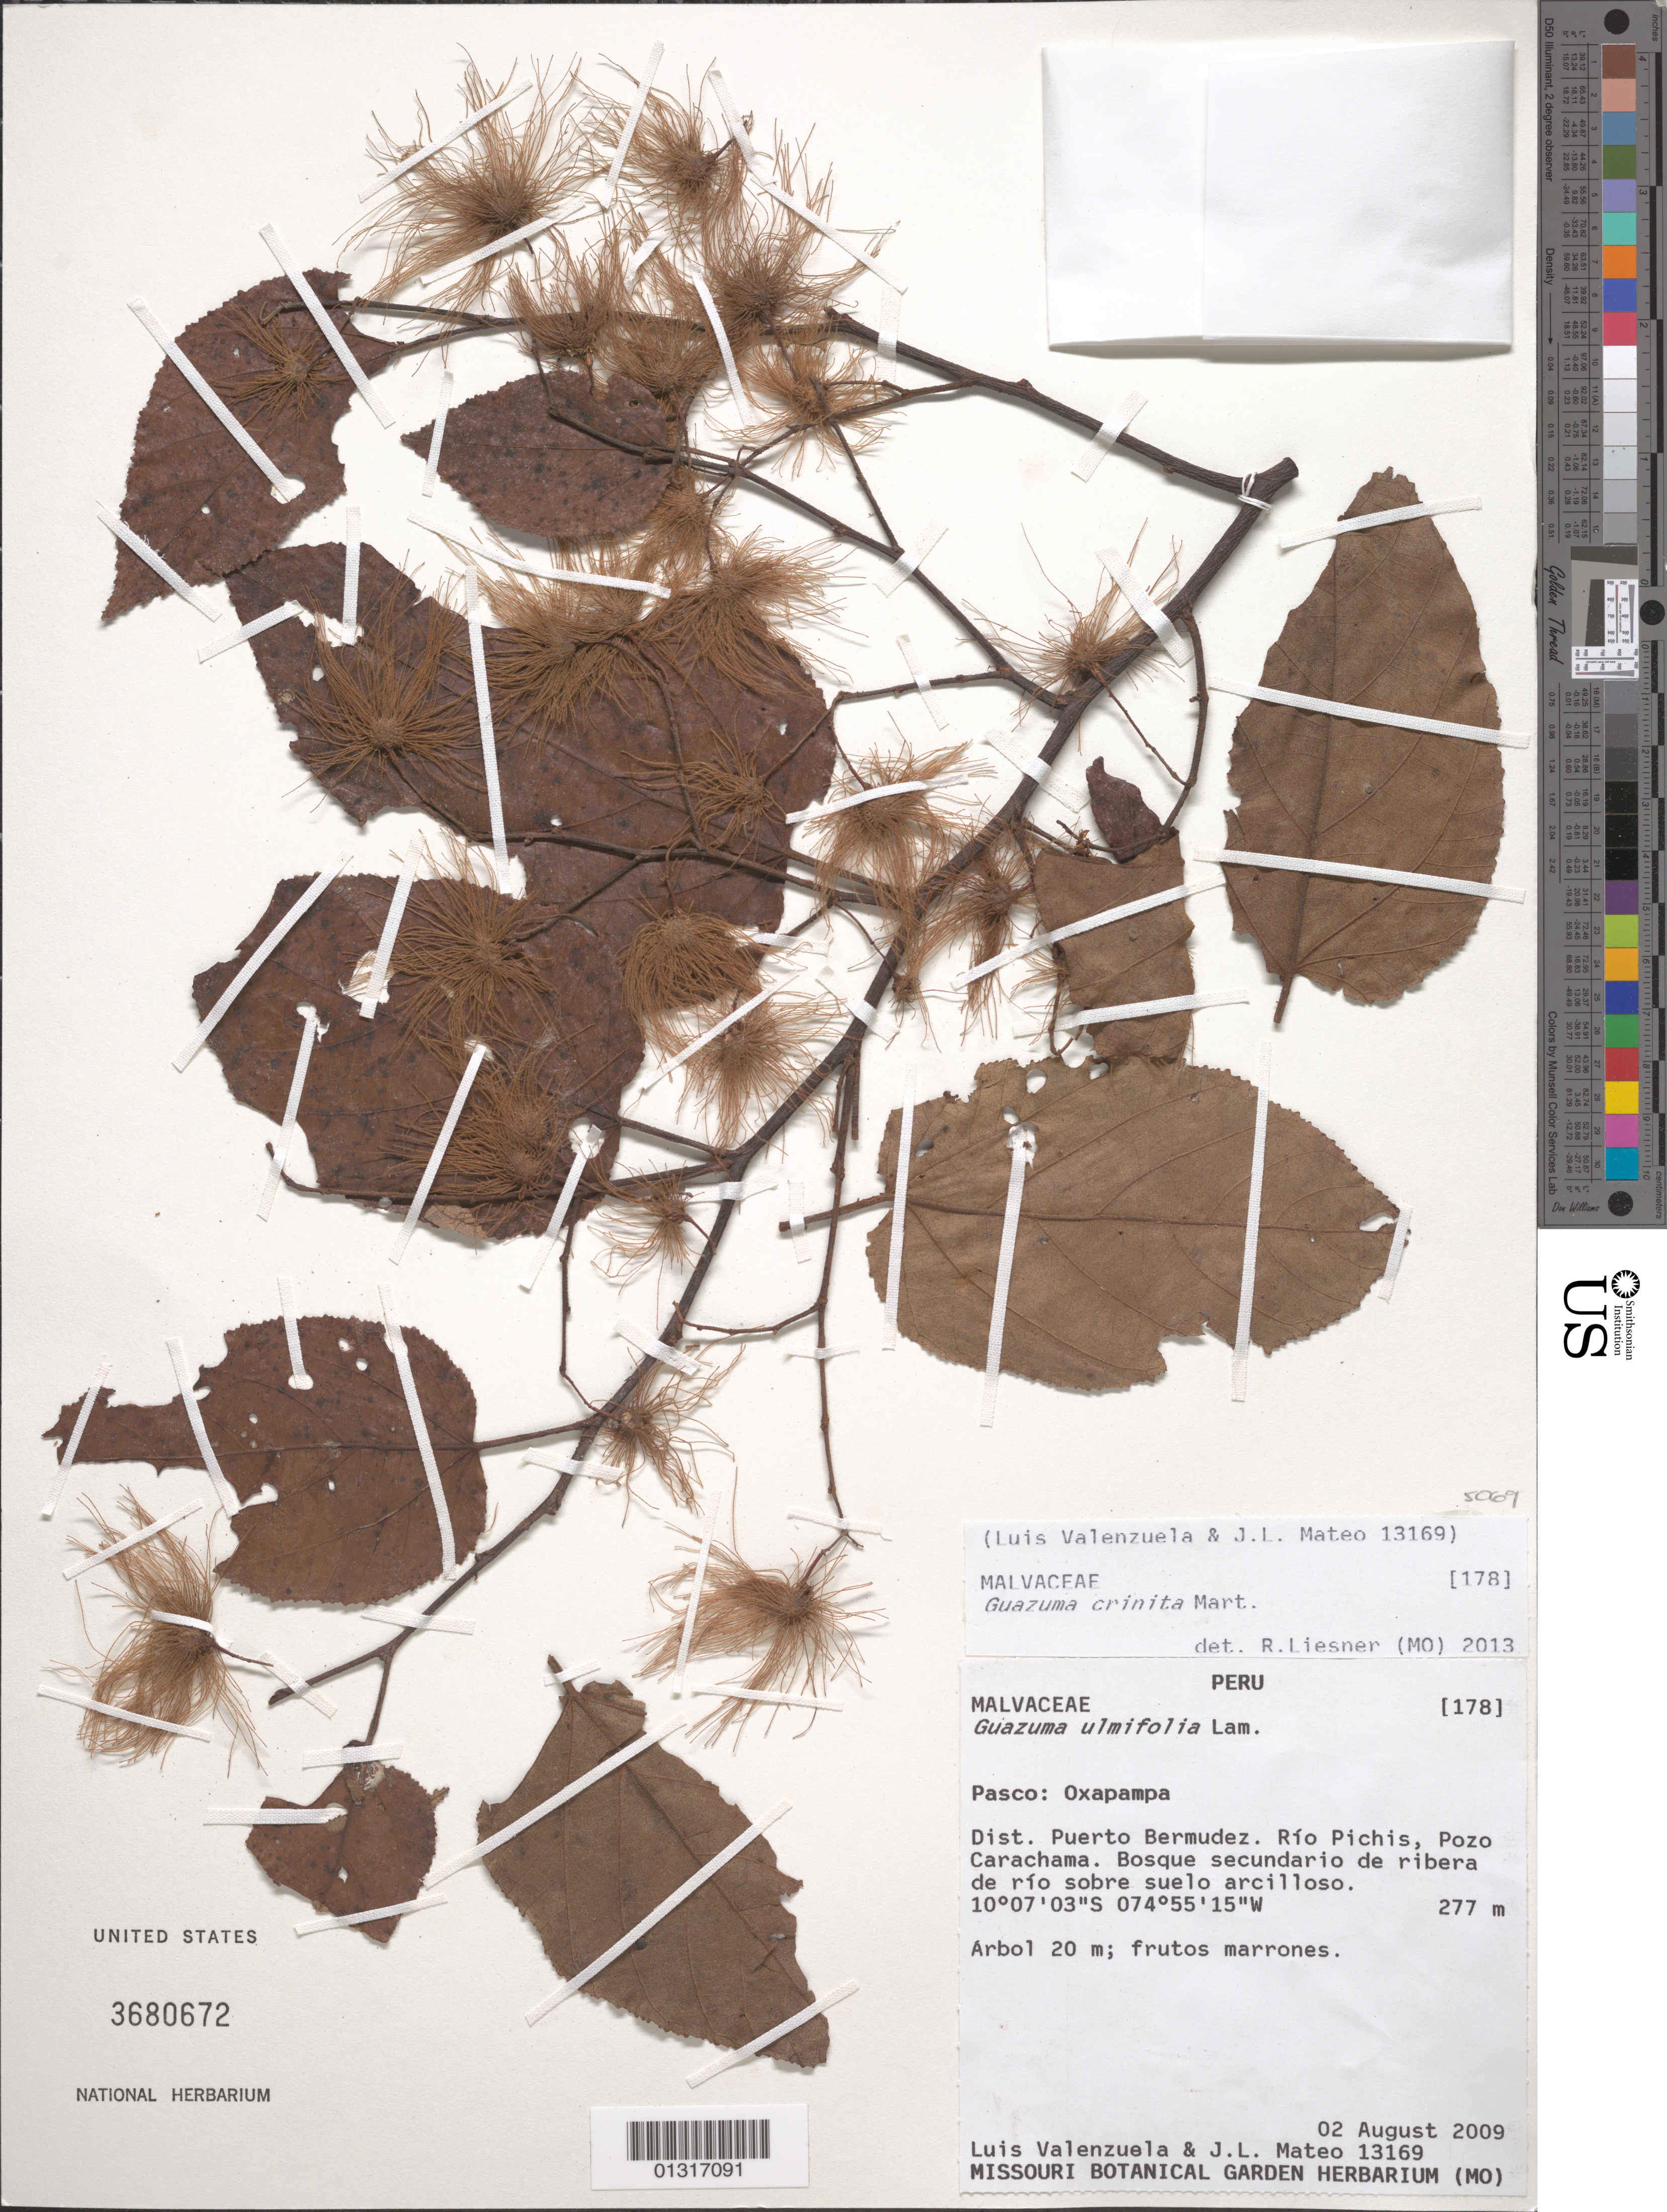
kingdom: Plantae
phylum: Tracheophyta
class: Magnoliopsida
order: Malvales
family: Malvaceae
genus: Guazuma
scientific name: Guazuma ulmifolia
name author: Lam.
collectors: L. Valenzuela & J. Mateo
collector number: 13169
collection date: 2009-08-02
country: Peru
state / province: Pasco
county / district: Oxapampa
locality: Puerto Bermudez. Rio Pichis., Pozo Carachama.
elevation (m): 277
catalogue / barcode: US 3680672